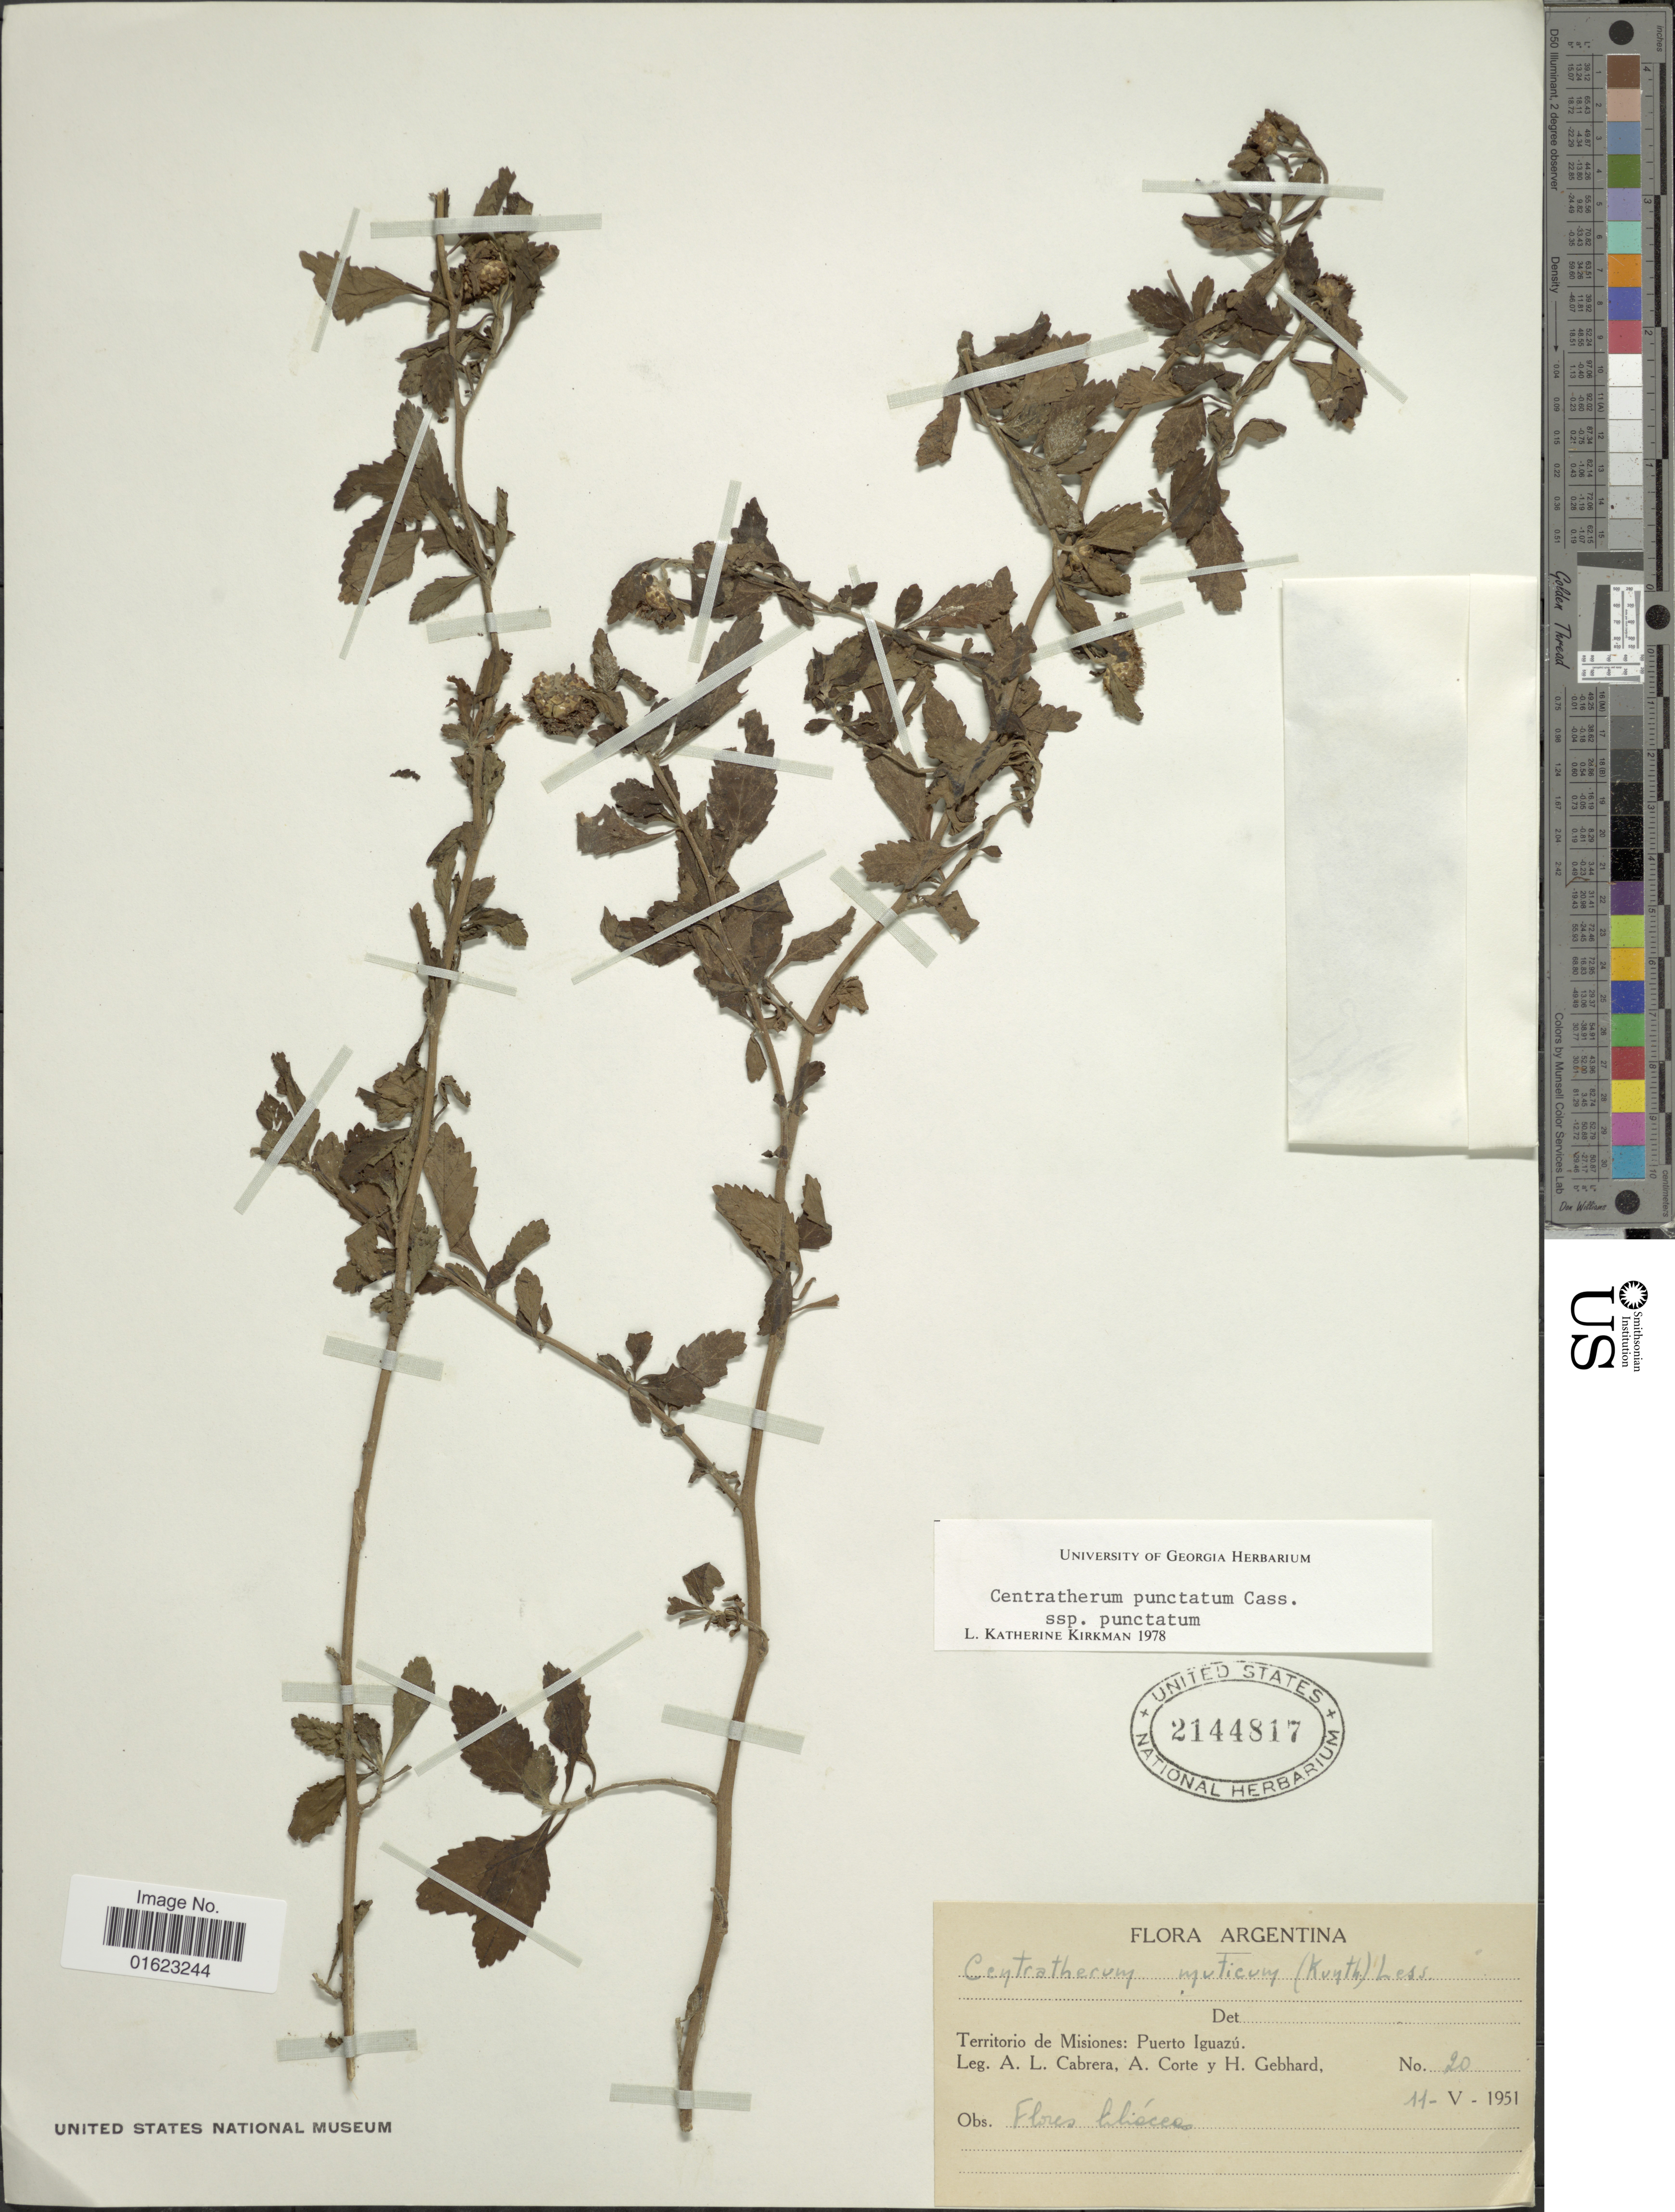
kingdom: Plantae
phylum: Tracheophyta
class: Magnoliopsida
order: Asterales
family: Asteraceae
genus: Centratherum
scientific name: Centratherum punctatum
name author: Cass.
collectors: A. L. Cabrera, A. Corte & H. Gebhard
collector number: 20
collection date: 1951-05-11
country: Argentina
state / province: Misiones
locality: Argentina. Territorio de Misiones: Puerto Iguazu.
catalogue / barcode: US 2144817